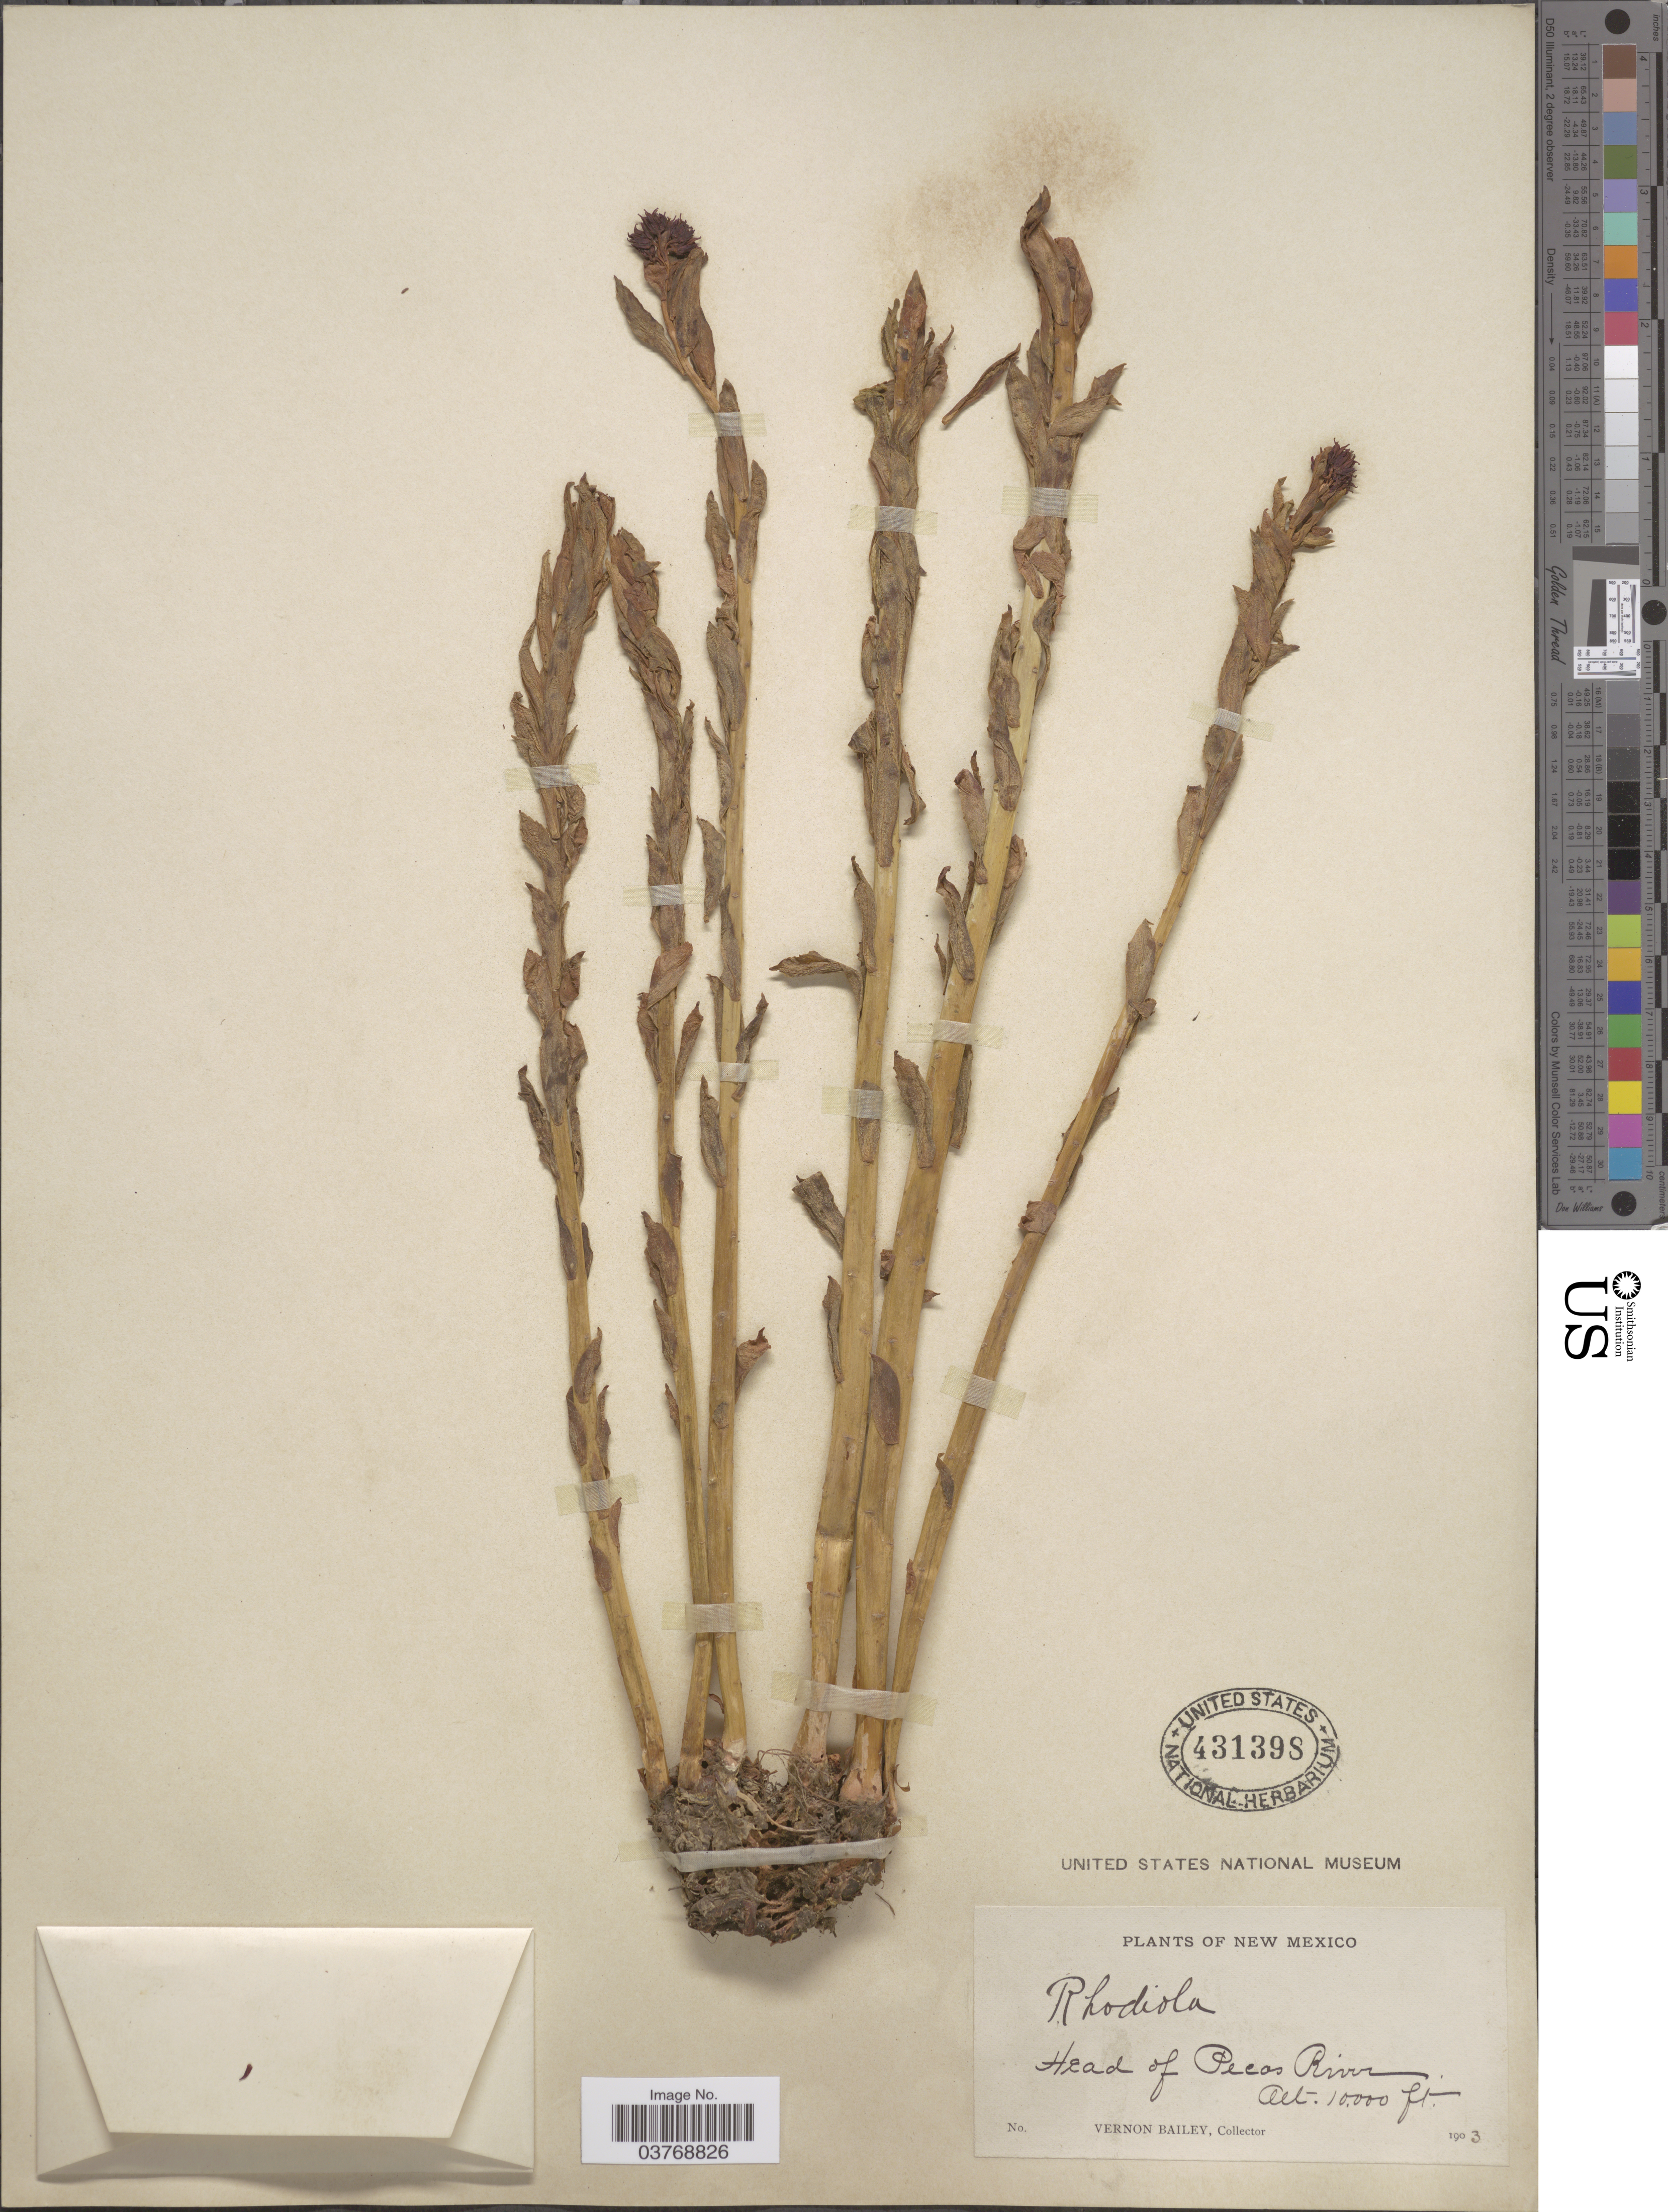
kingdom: Plantae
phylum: Tracheophyta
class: Magnoliopsida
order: Saxifragales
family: Crassulaceae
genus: Rhodiola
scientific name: Rhodiola polygama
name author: (Rydb.) Britton & Rose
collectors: V. O. Bailey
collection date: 1903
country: United States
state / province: New Mexico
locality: Head of Pecos River.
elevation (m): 3048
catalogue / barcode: US 431398